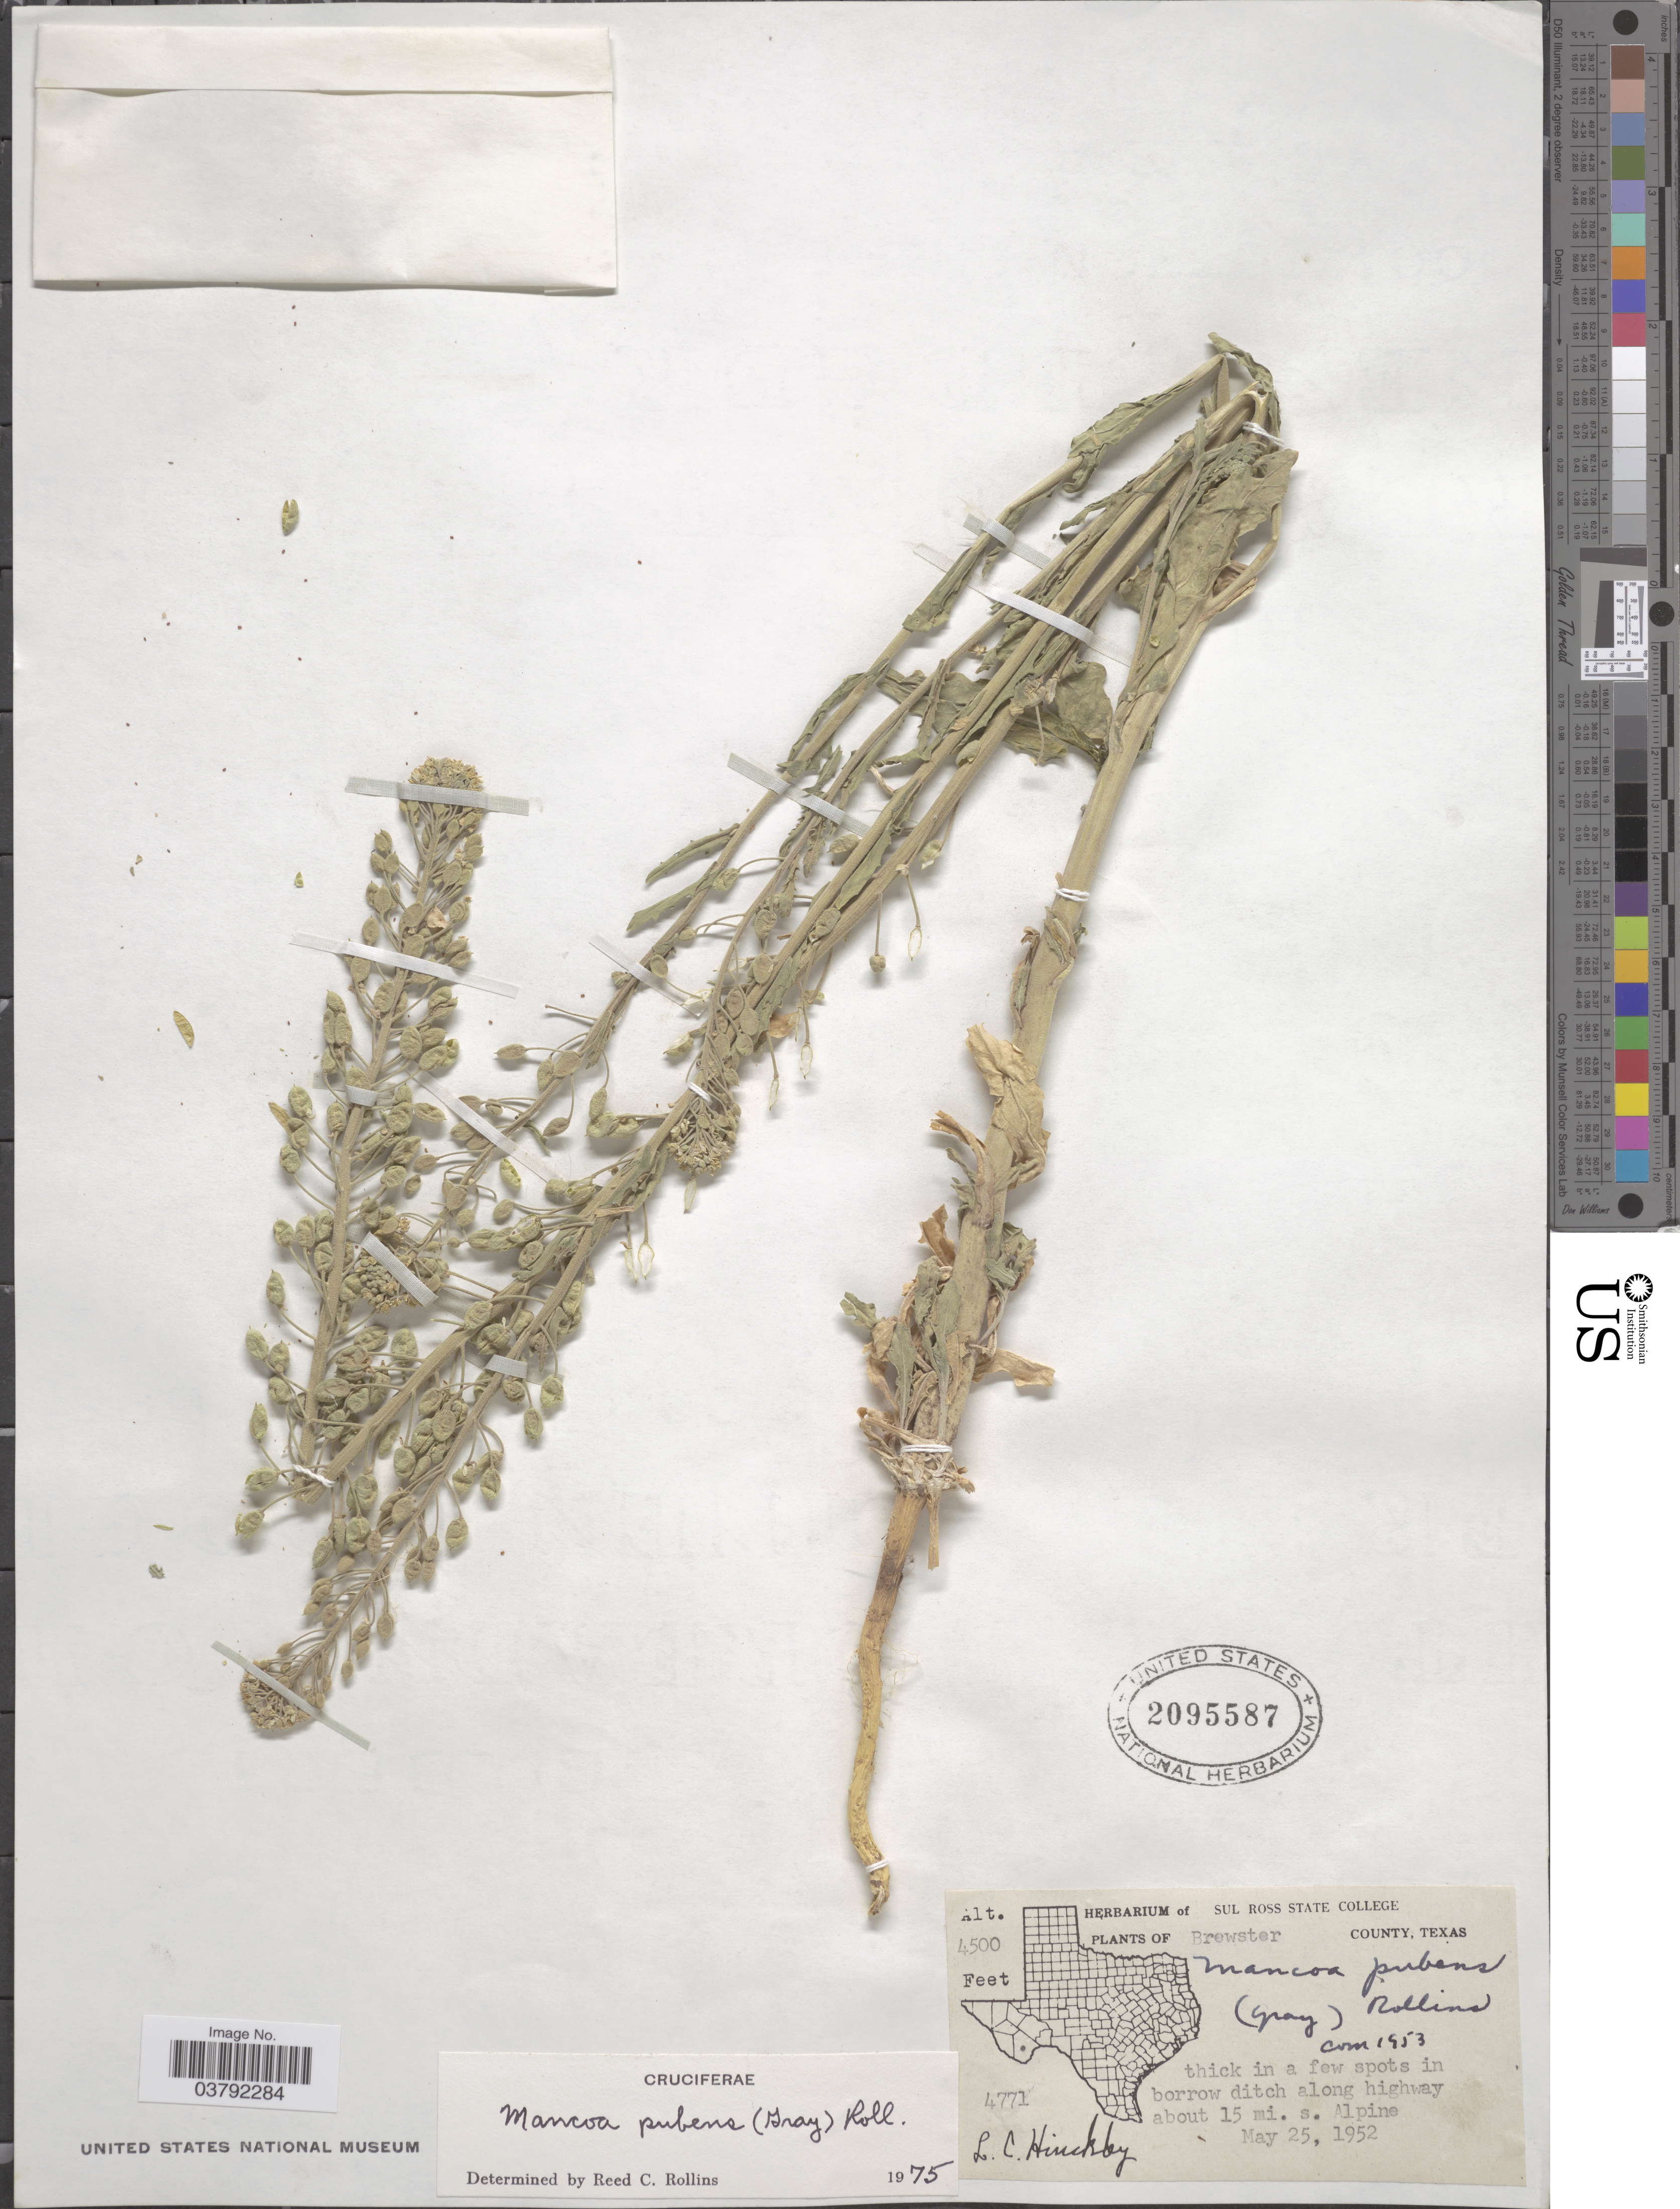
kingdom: Plantae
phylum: Tracheophyta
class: Magnoliopsida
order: Brassicales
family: Brassicaceae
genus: Mancoa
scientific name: Mancoa pubens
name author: (A. Gray) Rollins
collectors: L. Hinckley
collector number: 4771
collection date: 1952-05-25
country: United States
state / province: Texas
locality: Brewster County. Along highway about 15 mi. s. Alpine.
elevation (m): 1372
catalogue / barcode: US 2095587